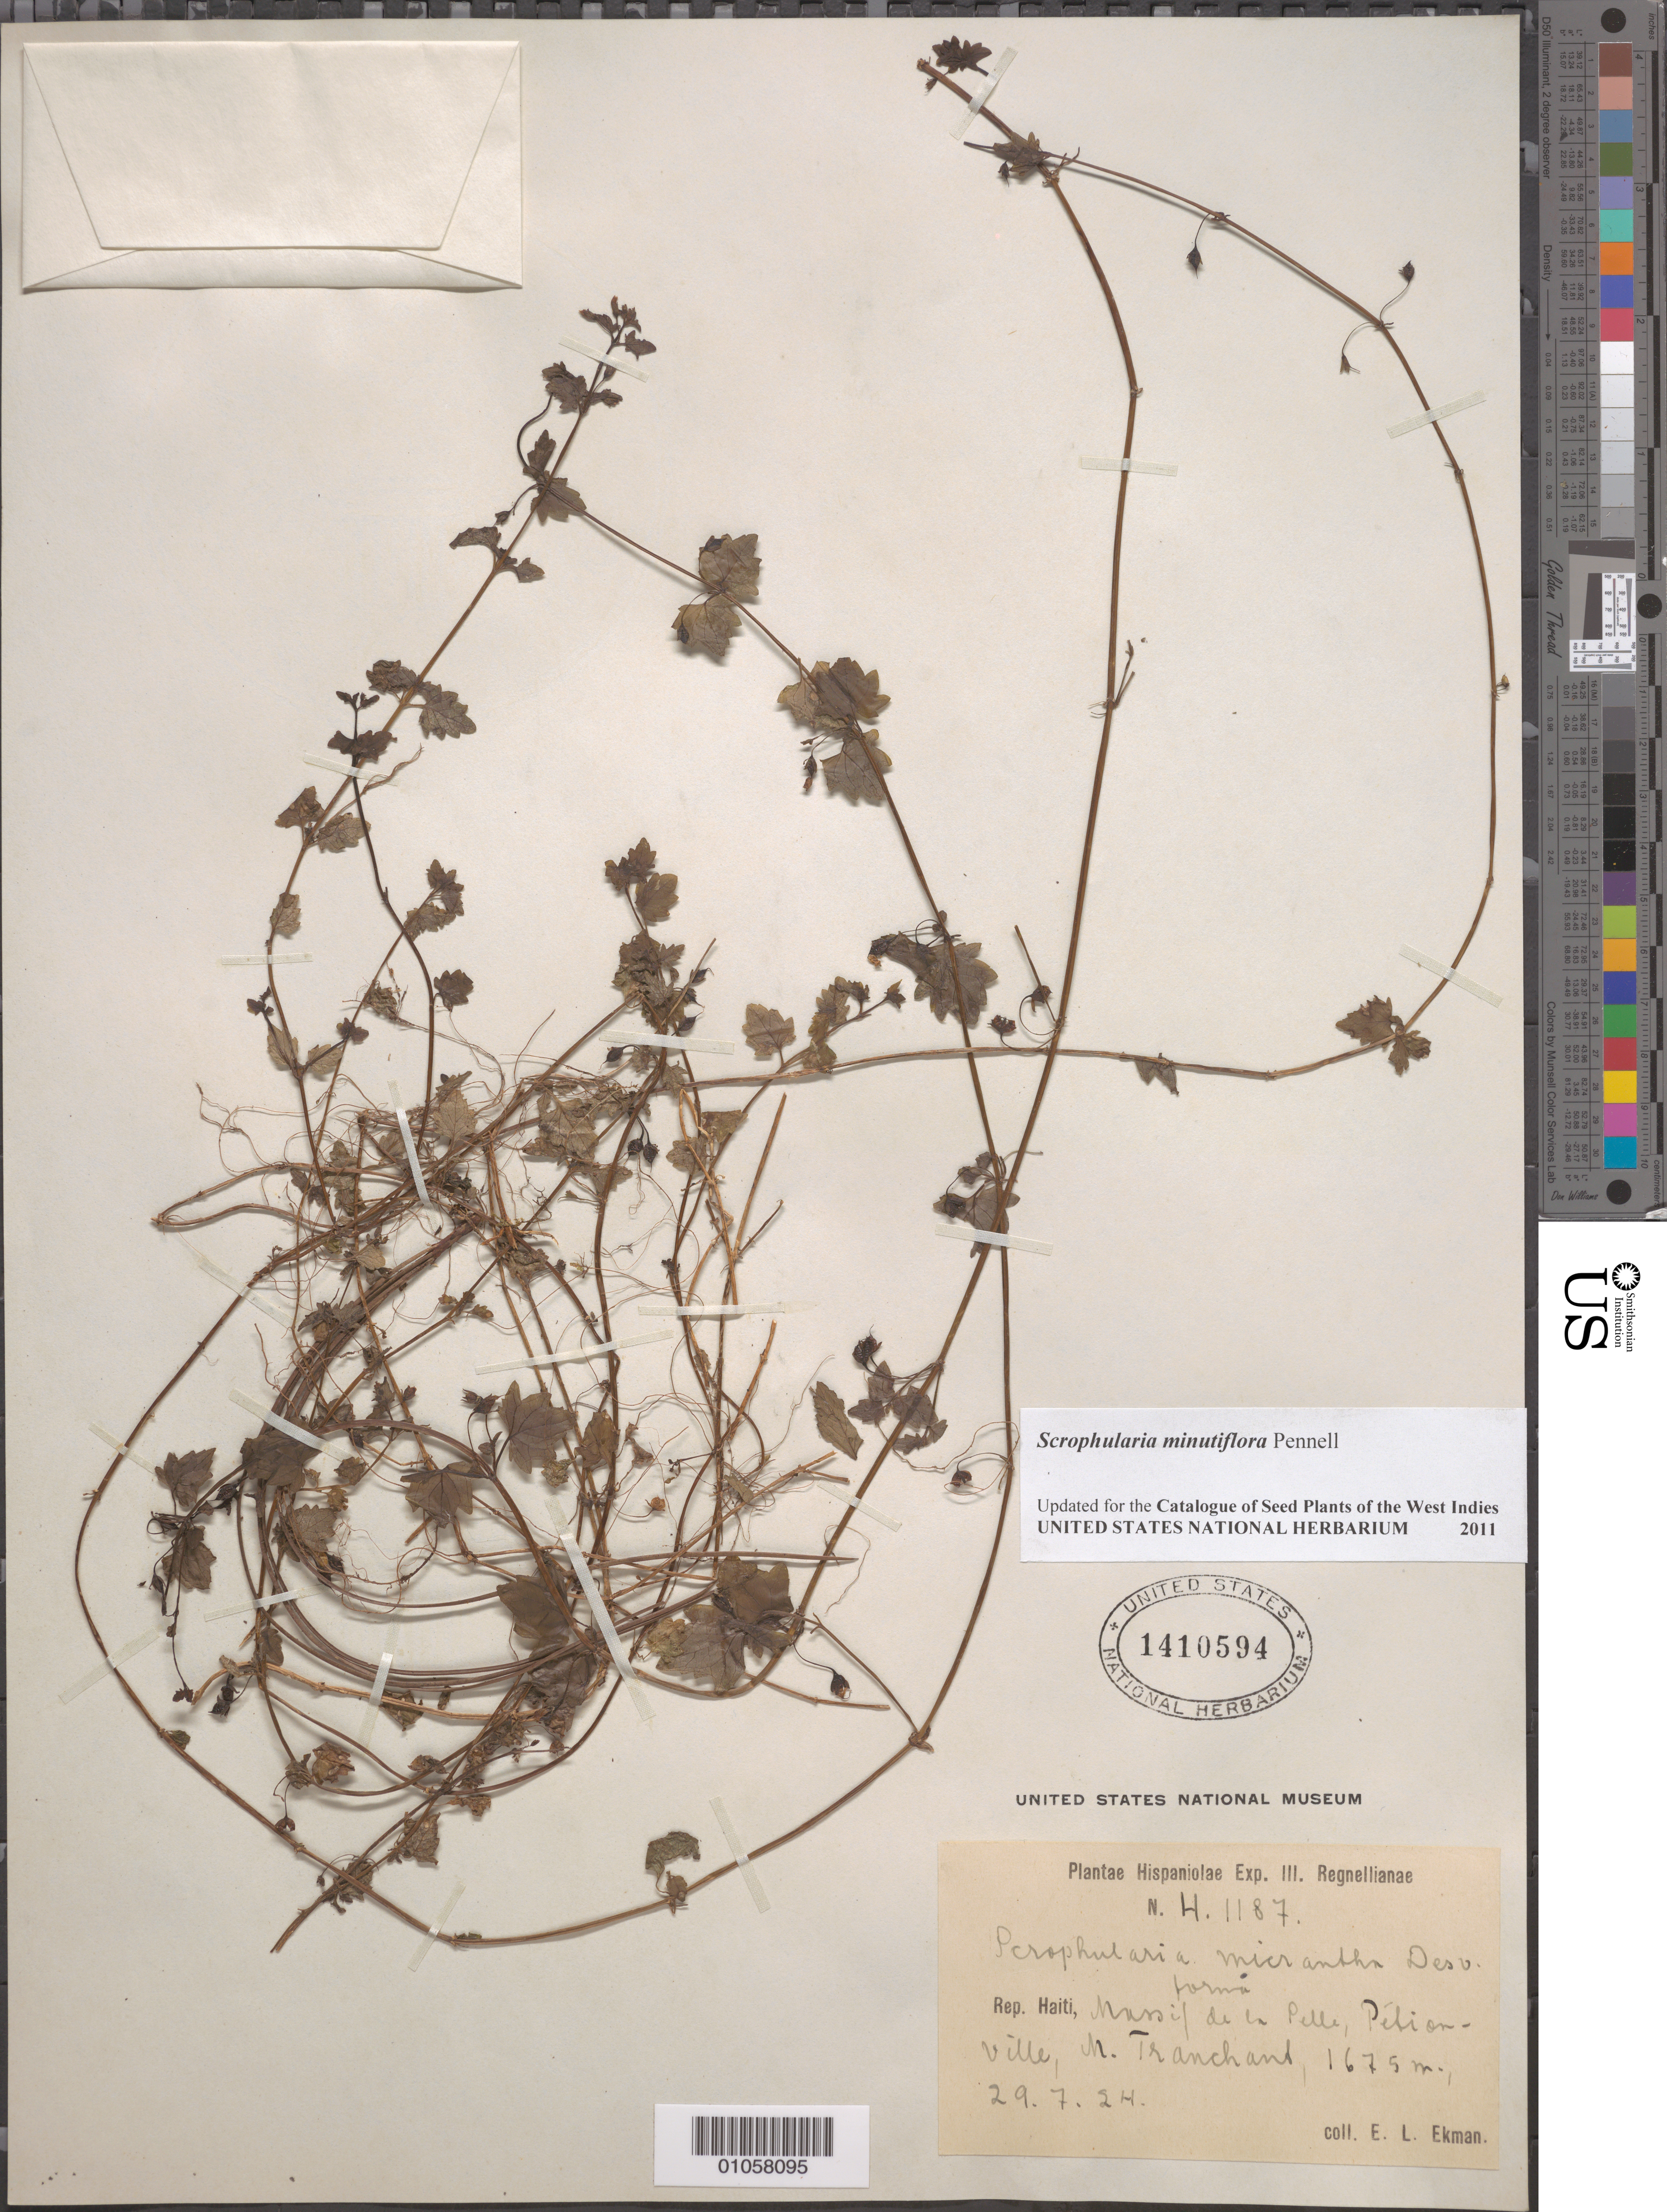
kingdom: Plantae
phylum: Tracheophyta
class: Magnoliopsida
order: Lamiales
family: Scrophulariaceae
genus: Scrophularia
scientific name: Scrophularia minutiflora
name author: Pennell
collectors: E. L. Ekman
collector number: H 1187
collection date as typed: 29 Jul 1924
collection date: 1924-07-29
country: Haiti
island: Hispaniola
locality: Massif de la Pelle, Pétionville, M. Tranchant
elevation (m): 1675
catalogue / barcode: US 1410594